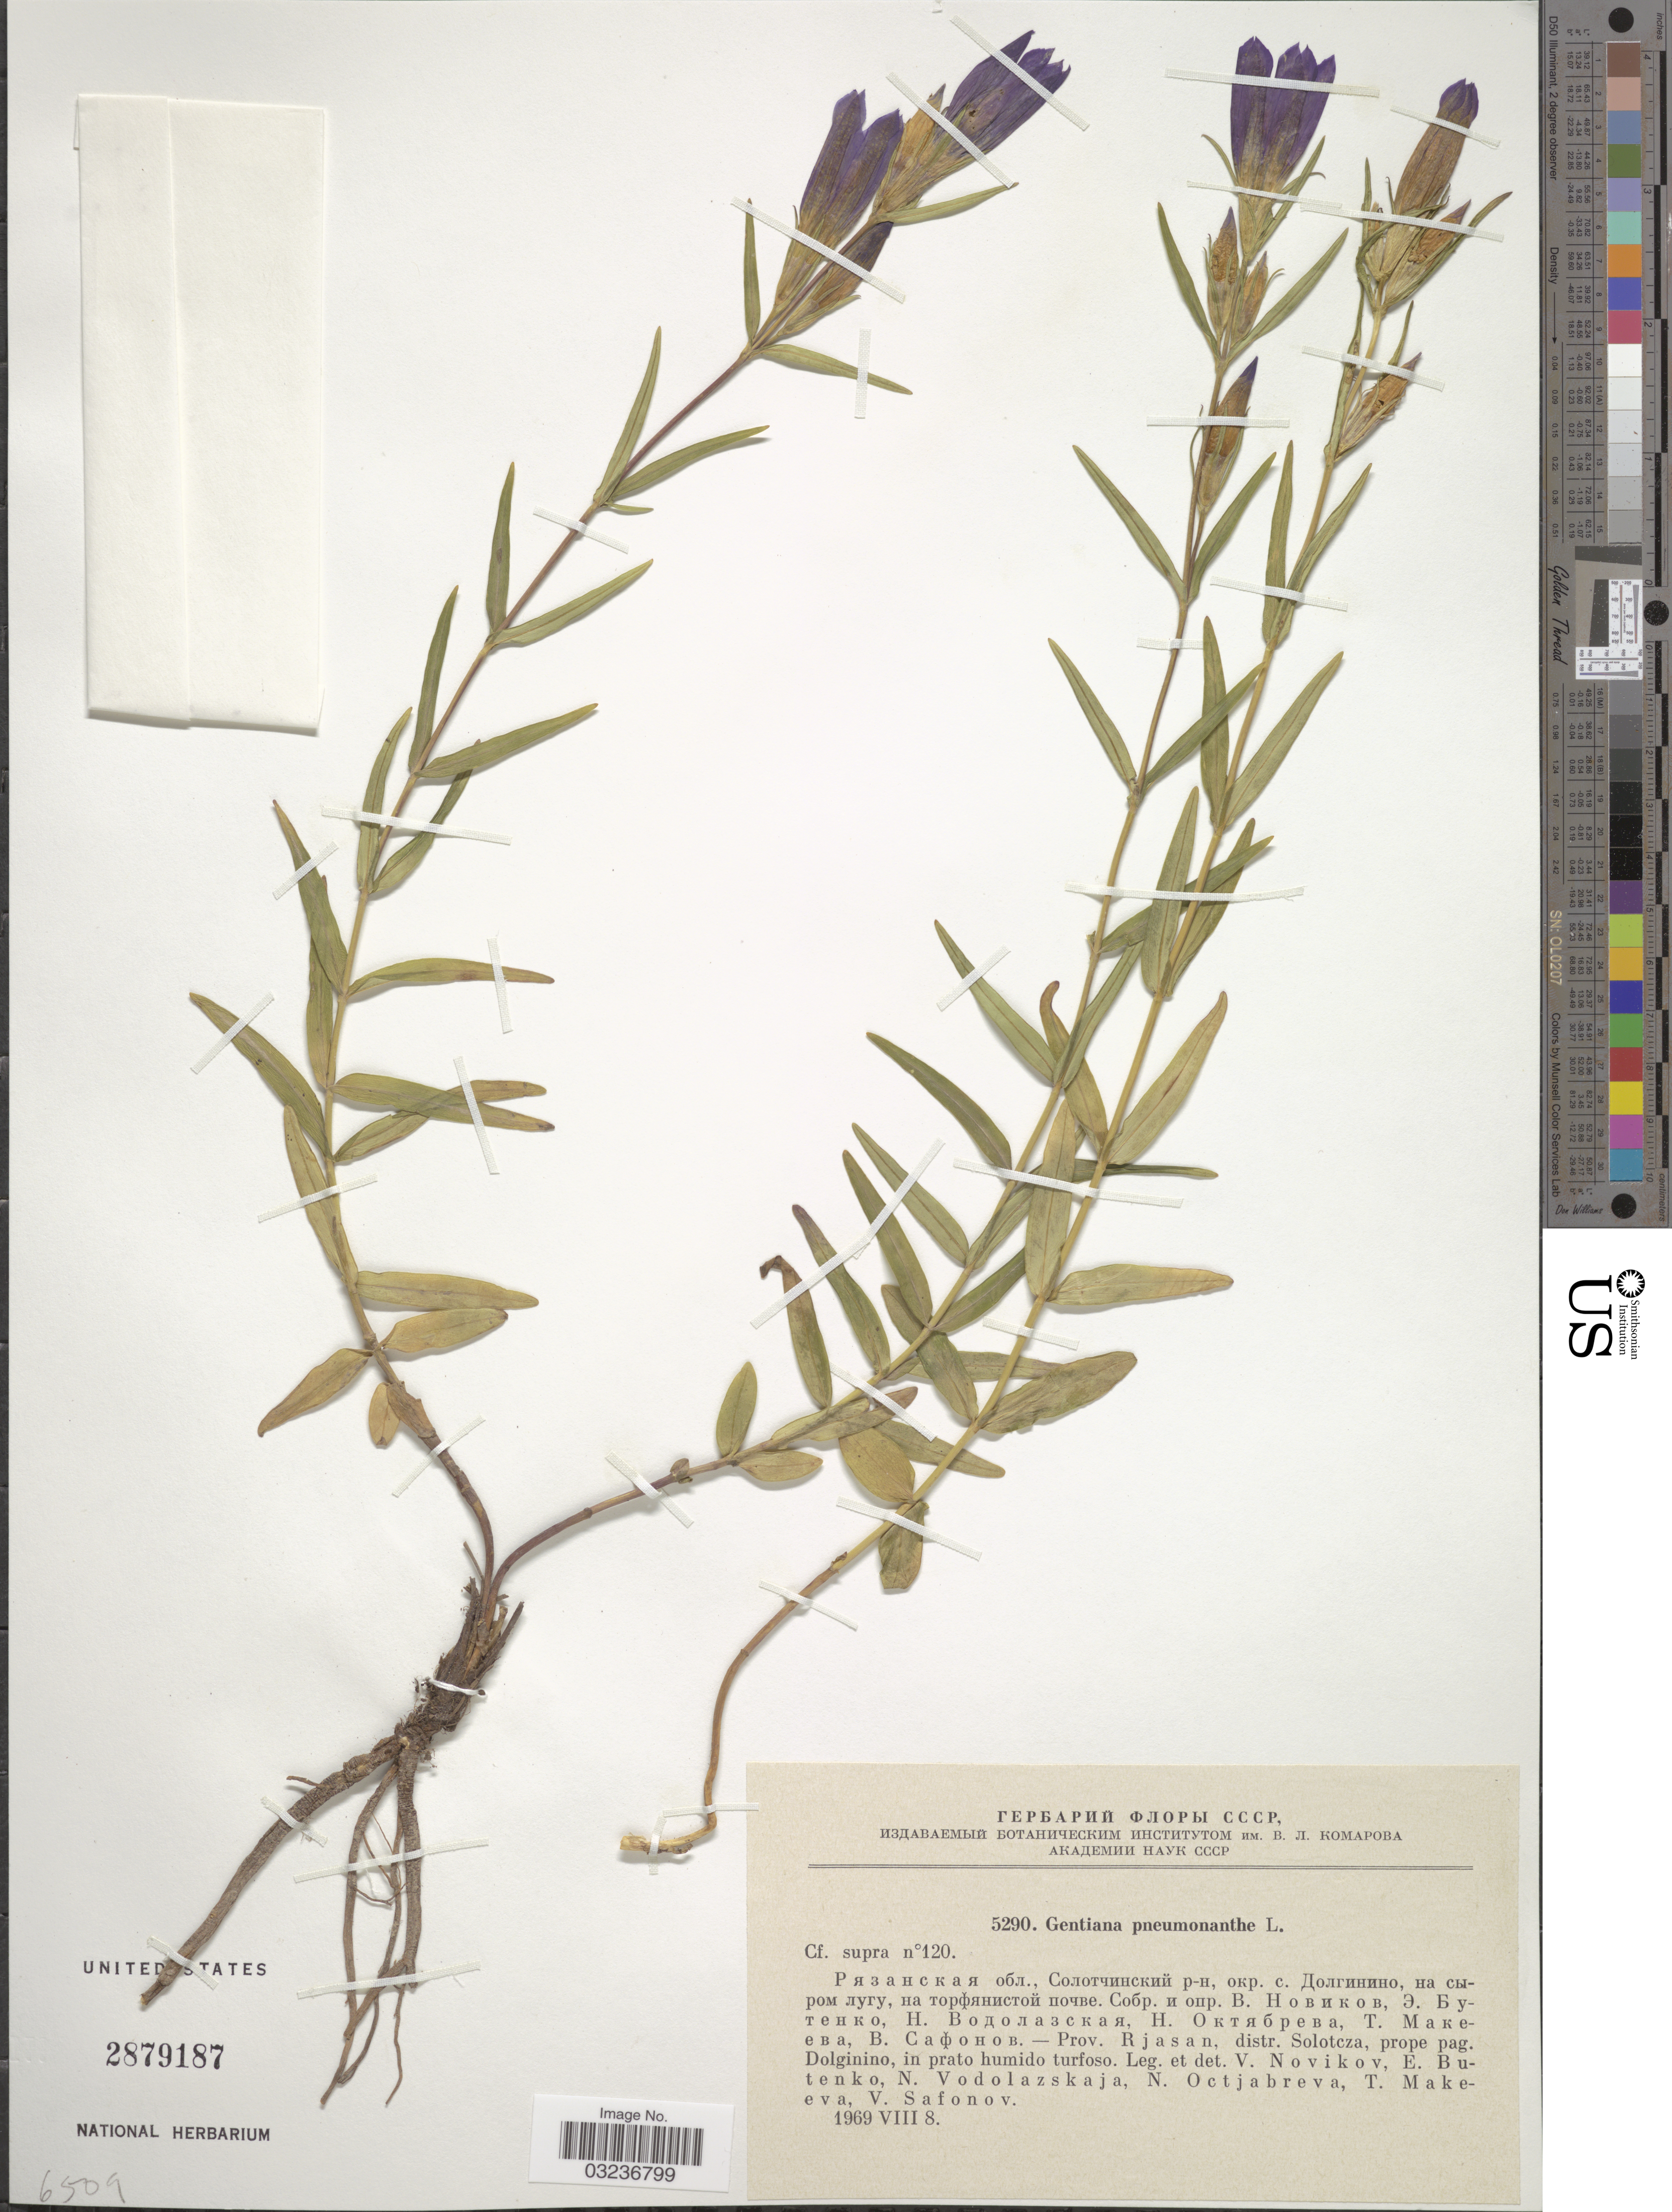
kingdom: Plantae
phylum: Tracheophyta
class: Magnoliopsida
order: Gentianales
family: Gentianaceae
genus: Gentiana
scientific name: Gentiana pneumonanthe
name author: L.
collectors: V. Novikov, E. Butenko, N. Vodolazskaja, et al. & T. Makeeva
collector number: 120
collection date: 1969-08-08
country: Russian Federation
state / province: Ryazan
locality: Prov. Rjasan, distr. Solotcza, prope pag. Dolginino, in prato humido turfoso.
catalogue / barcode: US 2879187